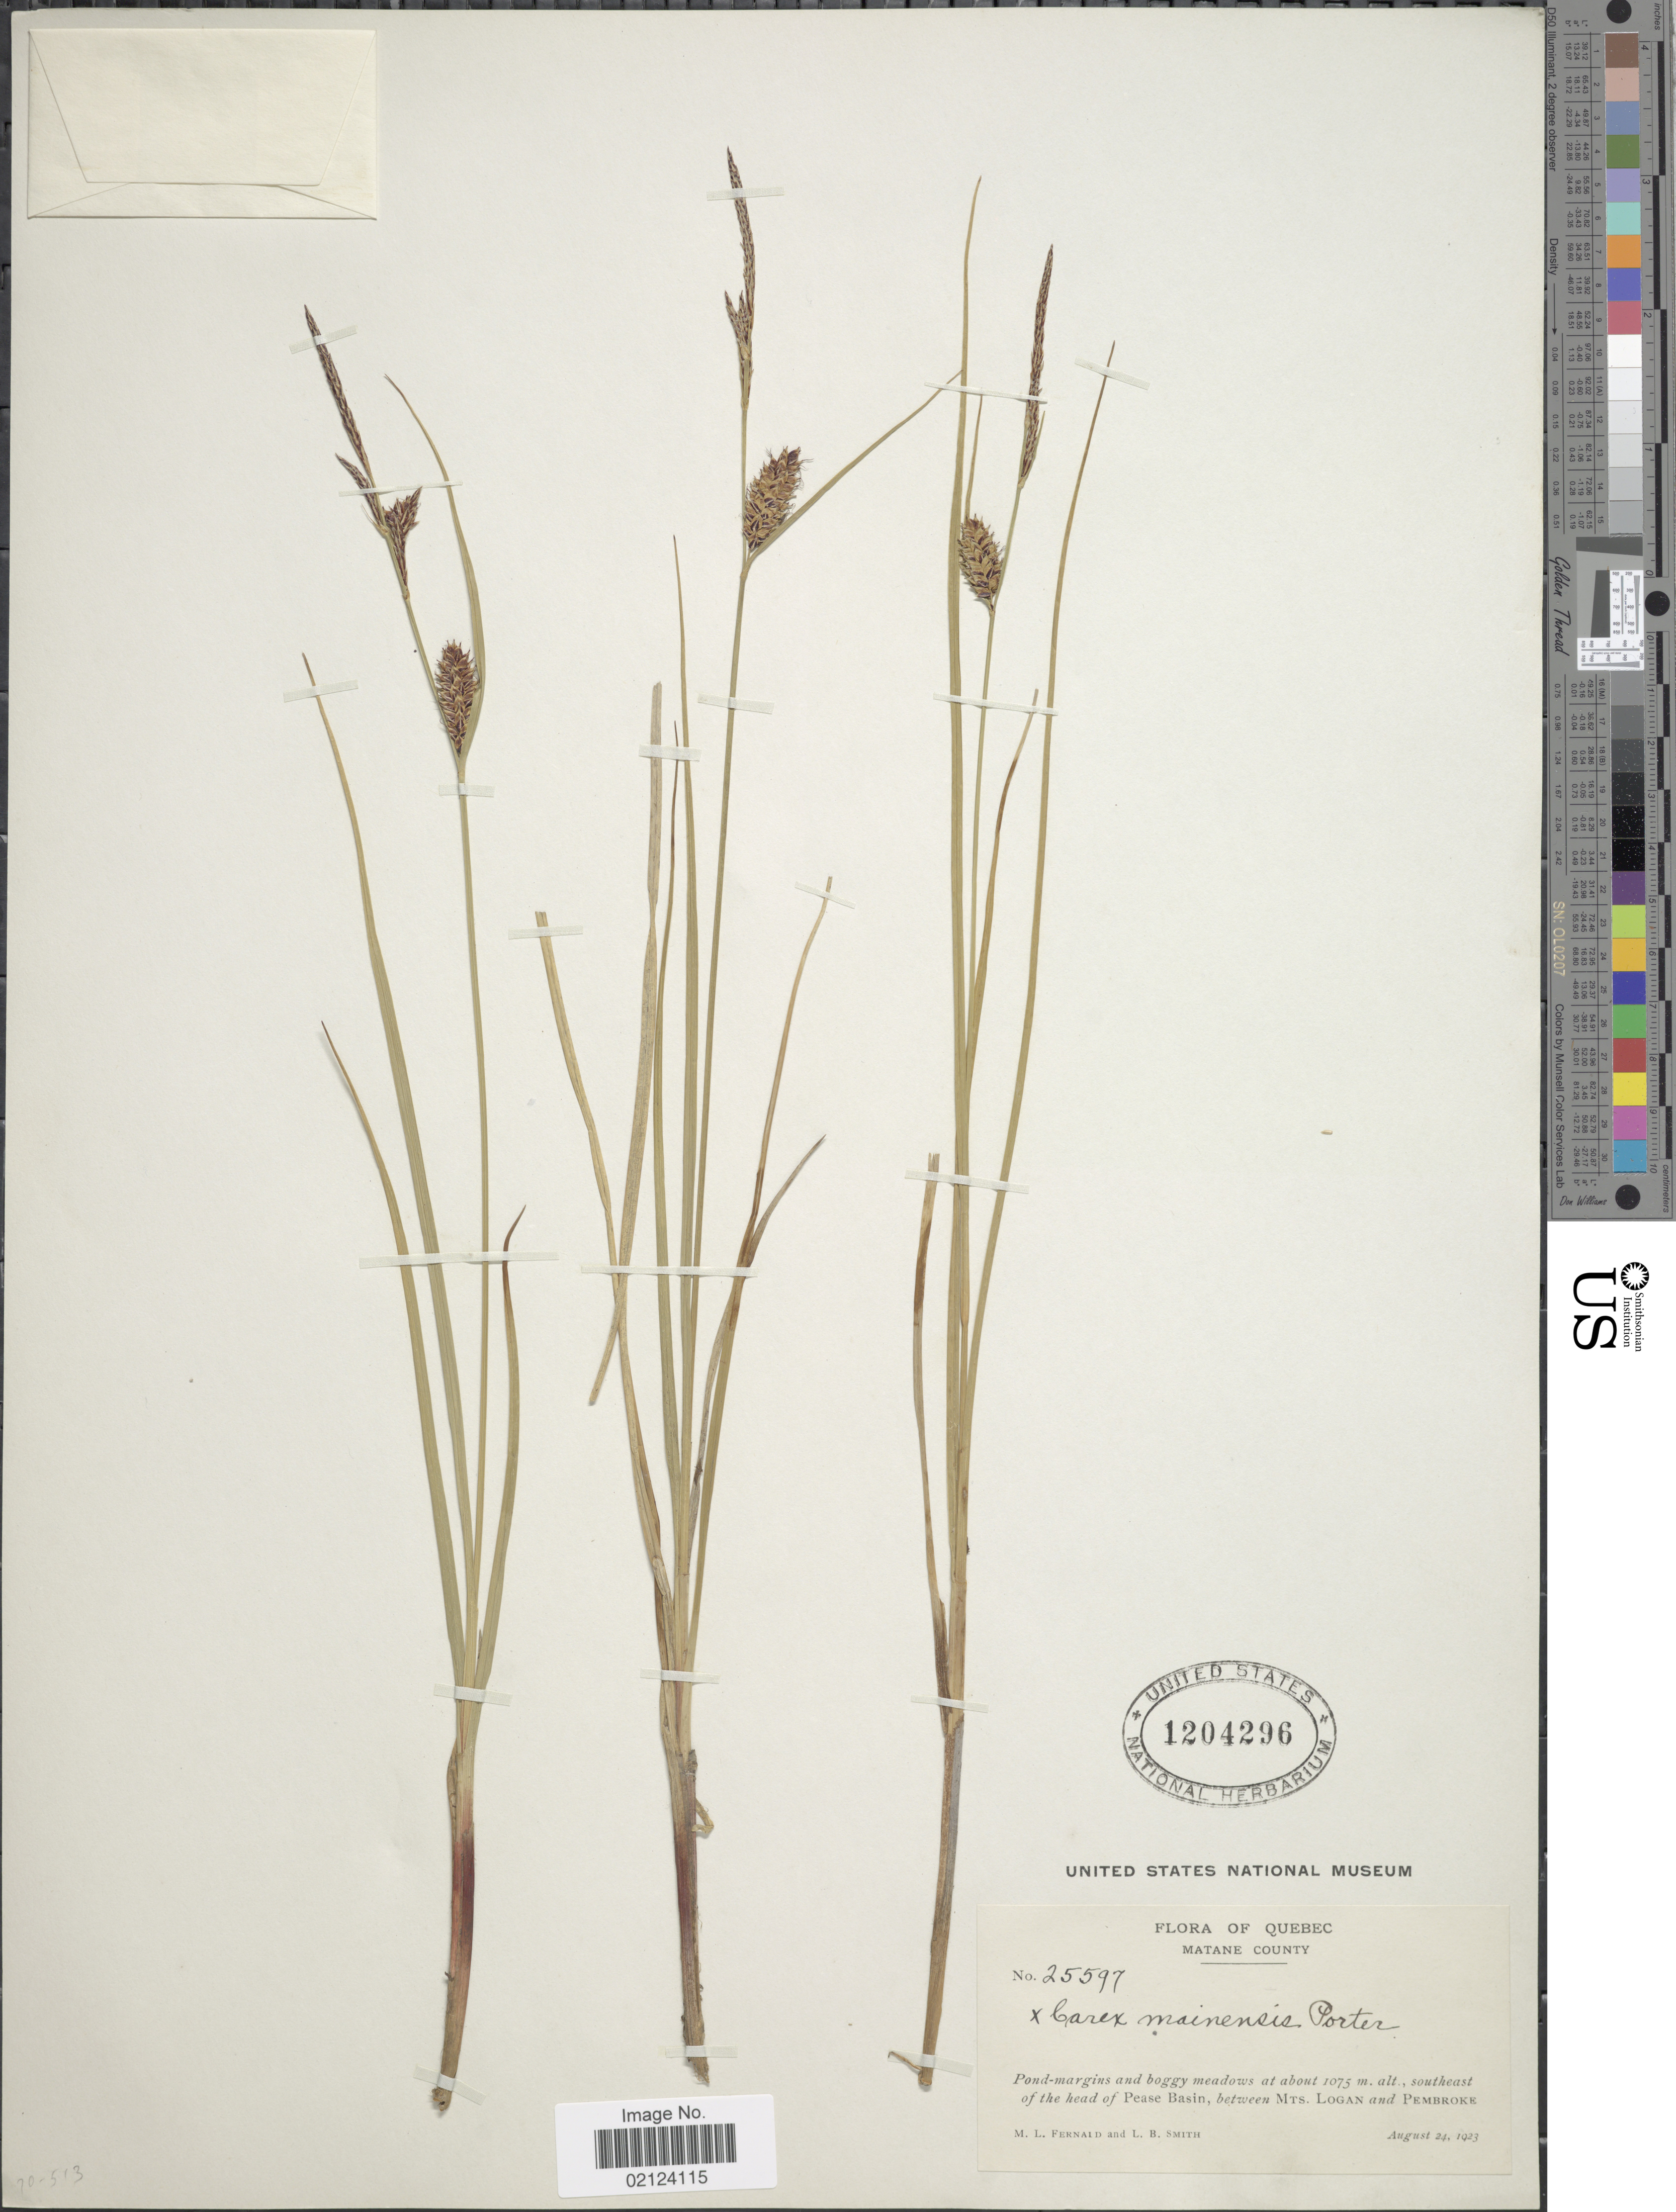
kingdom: Plantae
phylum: Tracheophyta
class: Liliopsida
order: Poales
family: Cyperaceae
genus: Carex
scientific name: Carex x mainensis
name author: Porter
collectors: M. L. Fernald & L. Smith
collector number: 25597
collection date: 1923-08-24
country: Canada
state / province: Quebec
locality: Matane County. Souteast of the head of Pease Basin, between Mts. Logan and Pembroke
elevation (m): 1075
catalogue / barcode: US 1204296